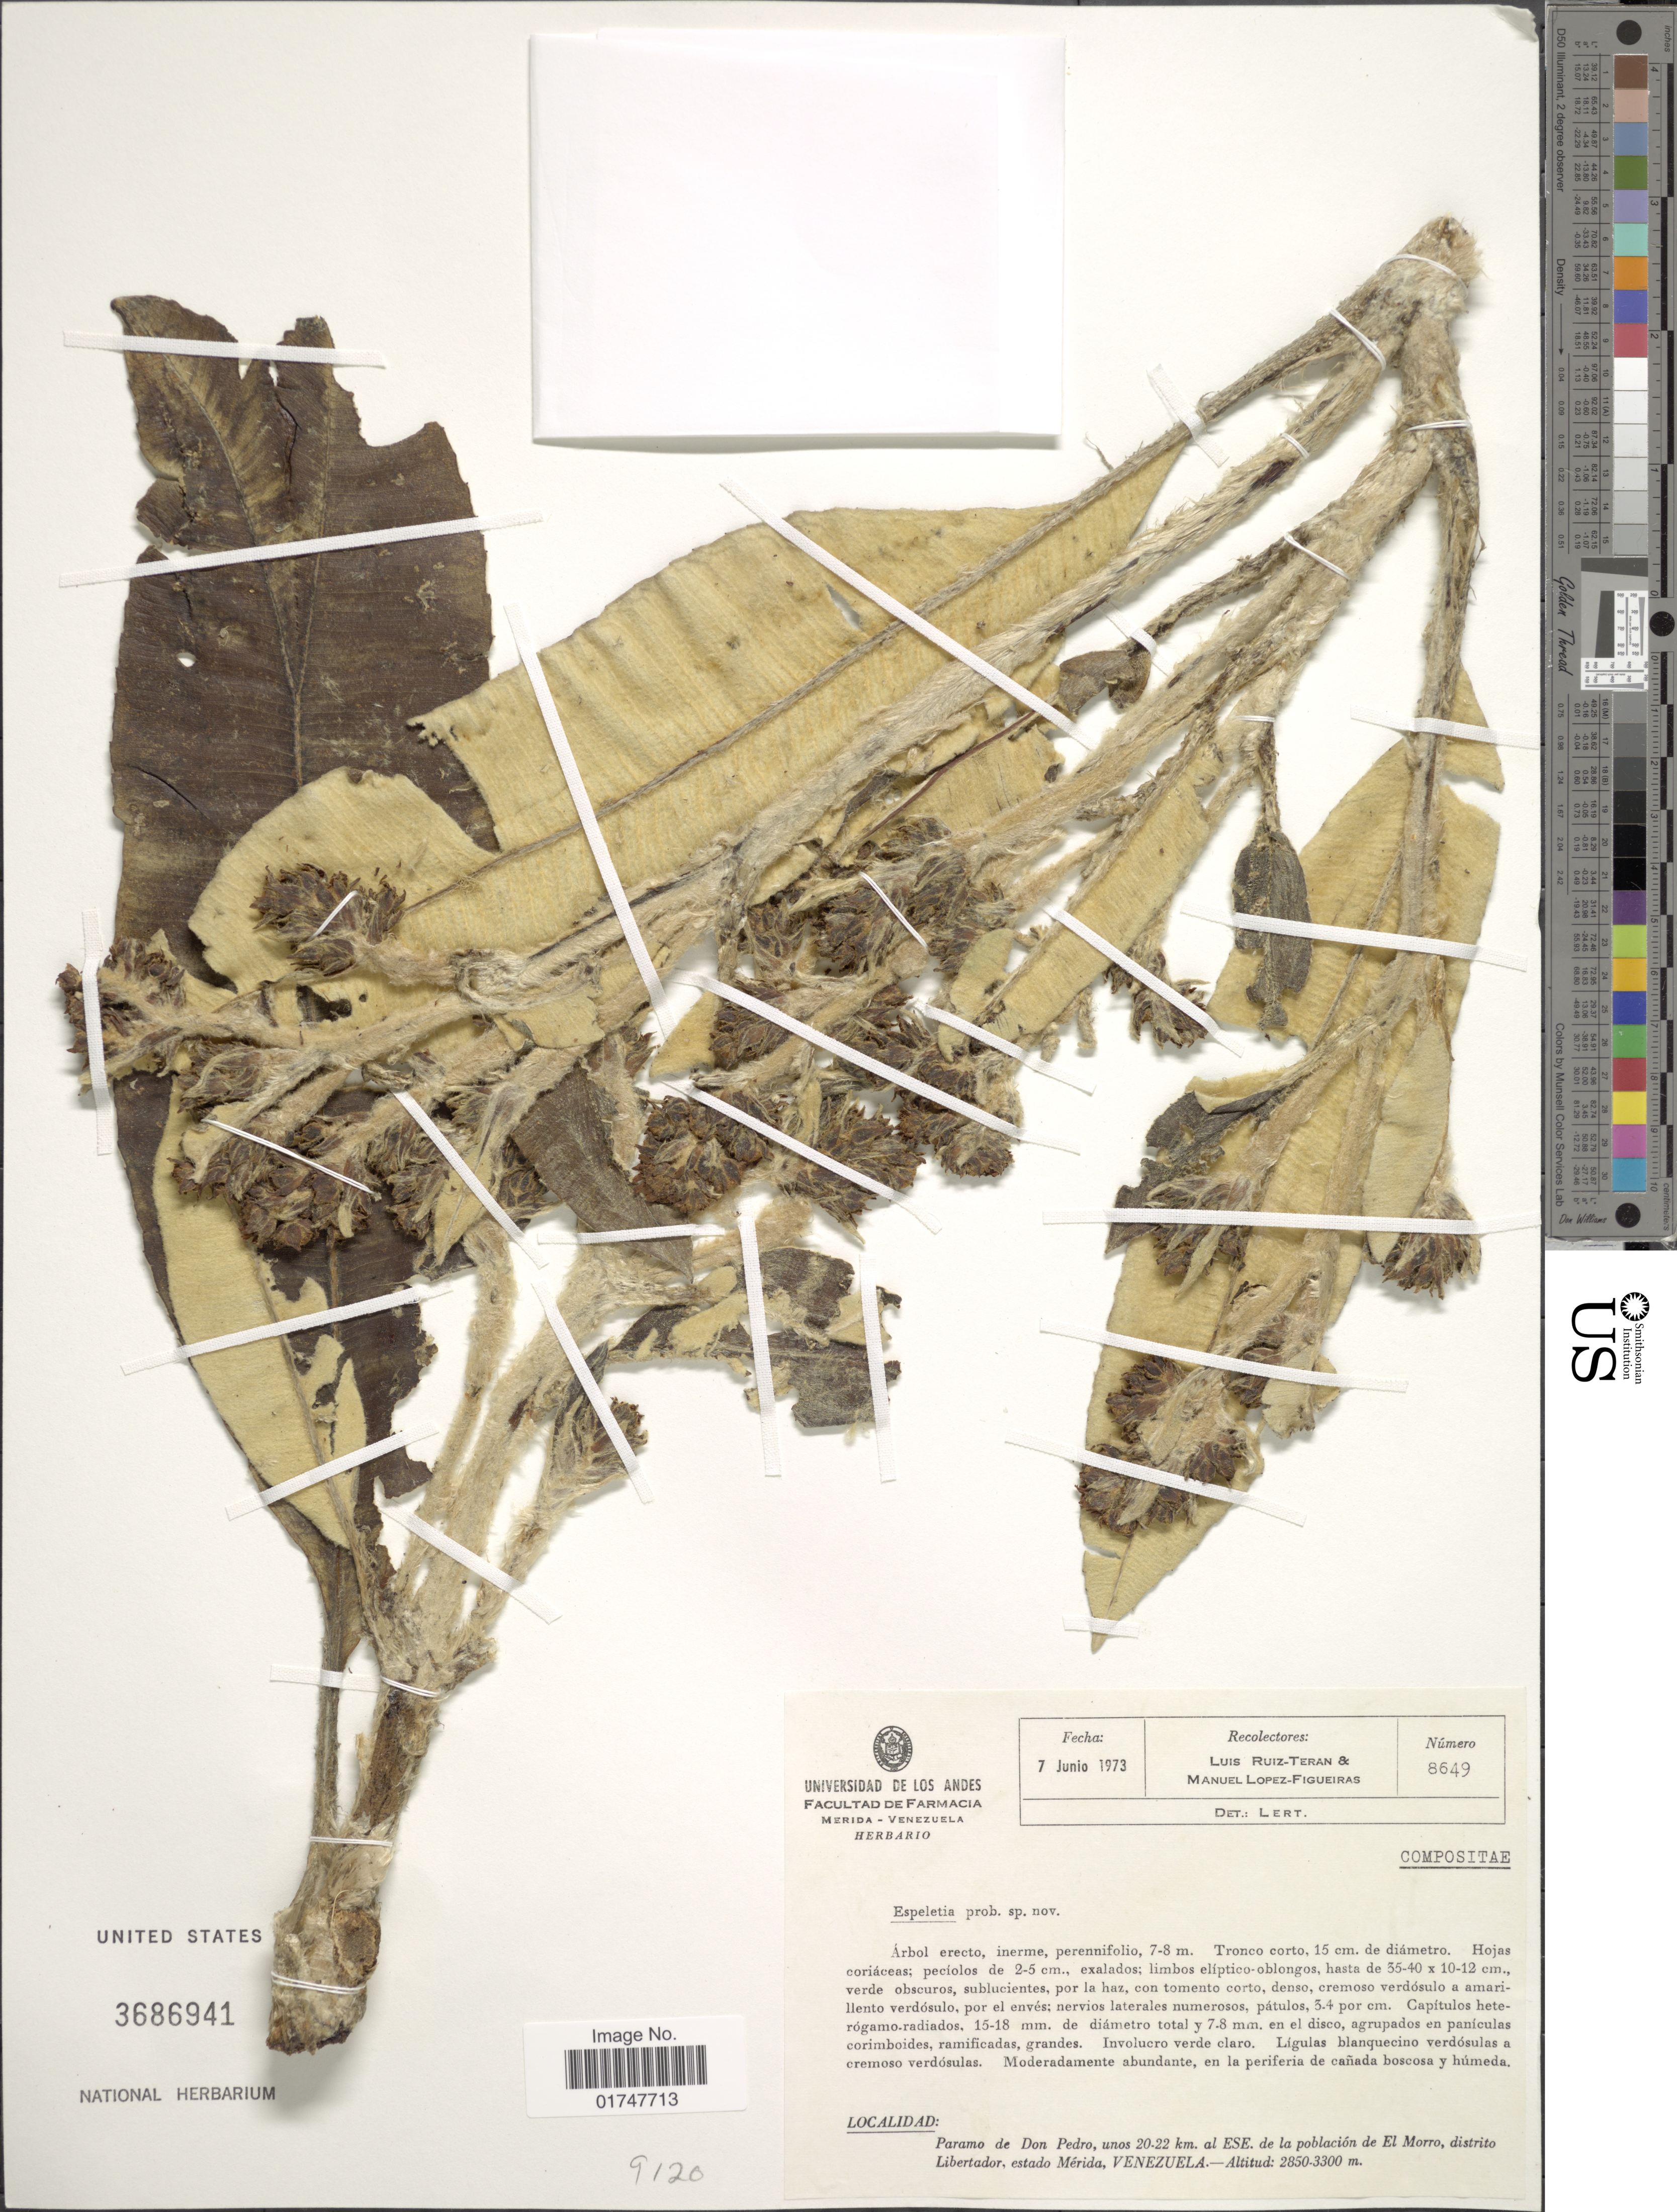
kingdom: Plantae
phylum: Tracheophyta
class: Magnoliopsida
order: Asterales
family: Asteraceae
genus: Espeletia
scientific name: Espeletia sp.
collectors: L. E. Ruíz-Terán & M. López Figueiras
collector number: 8649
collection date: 1973-06-07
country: Venezuela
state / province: Mérida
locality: Paramo de Don Pedro, unos 20-22 km. al ESE de la población de El Morro, distrito Libertador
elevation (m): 2850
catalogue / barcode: US 3686941